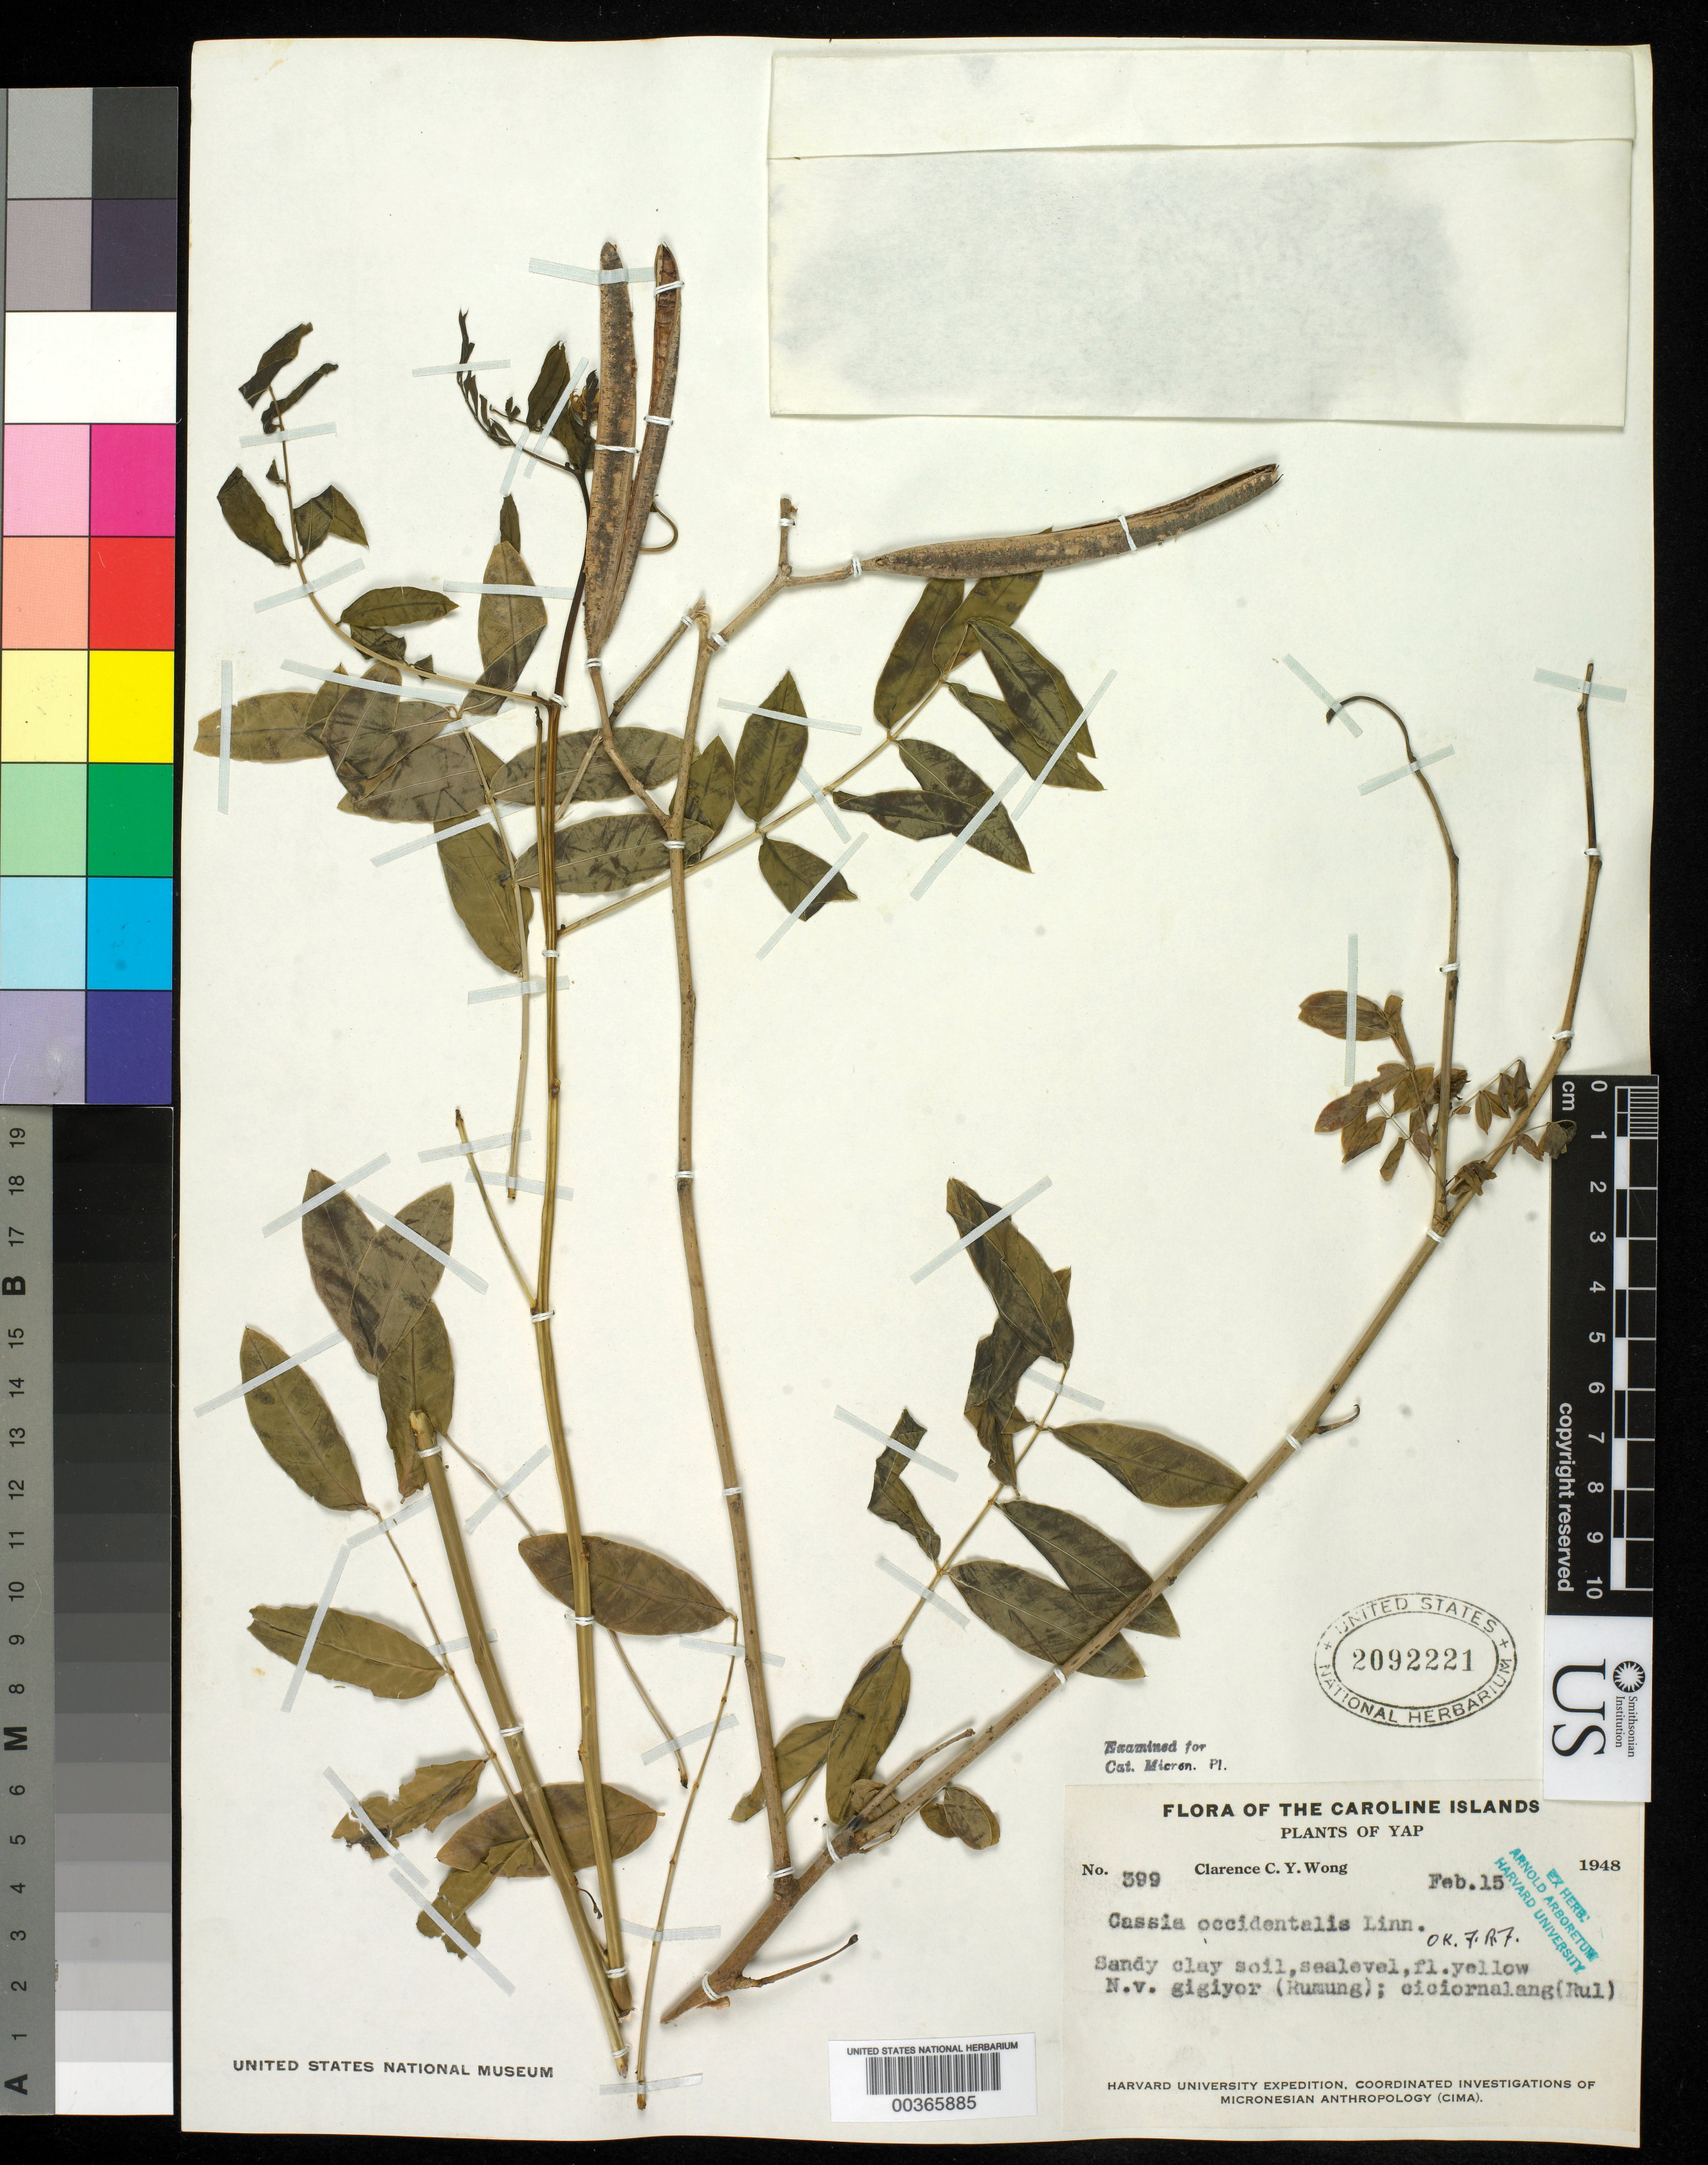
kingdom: Plantae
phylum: Tracheophyta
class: Magnoliopsida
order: Fabales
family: Fabaceae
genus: Senna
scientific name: Senna occidentalis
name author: (L.) Link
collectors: C. Y. C. Wong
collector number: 399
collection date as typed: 15 Feb 1948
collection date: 1948-02-15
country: Micronesia, Federated States of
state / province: Yap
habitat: Sandy clay soil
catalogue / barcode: US 2092221